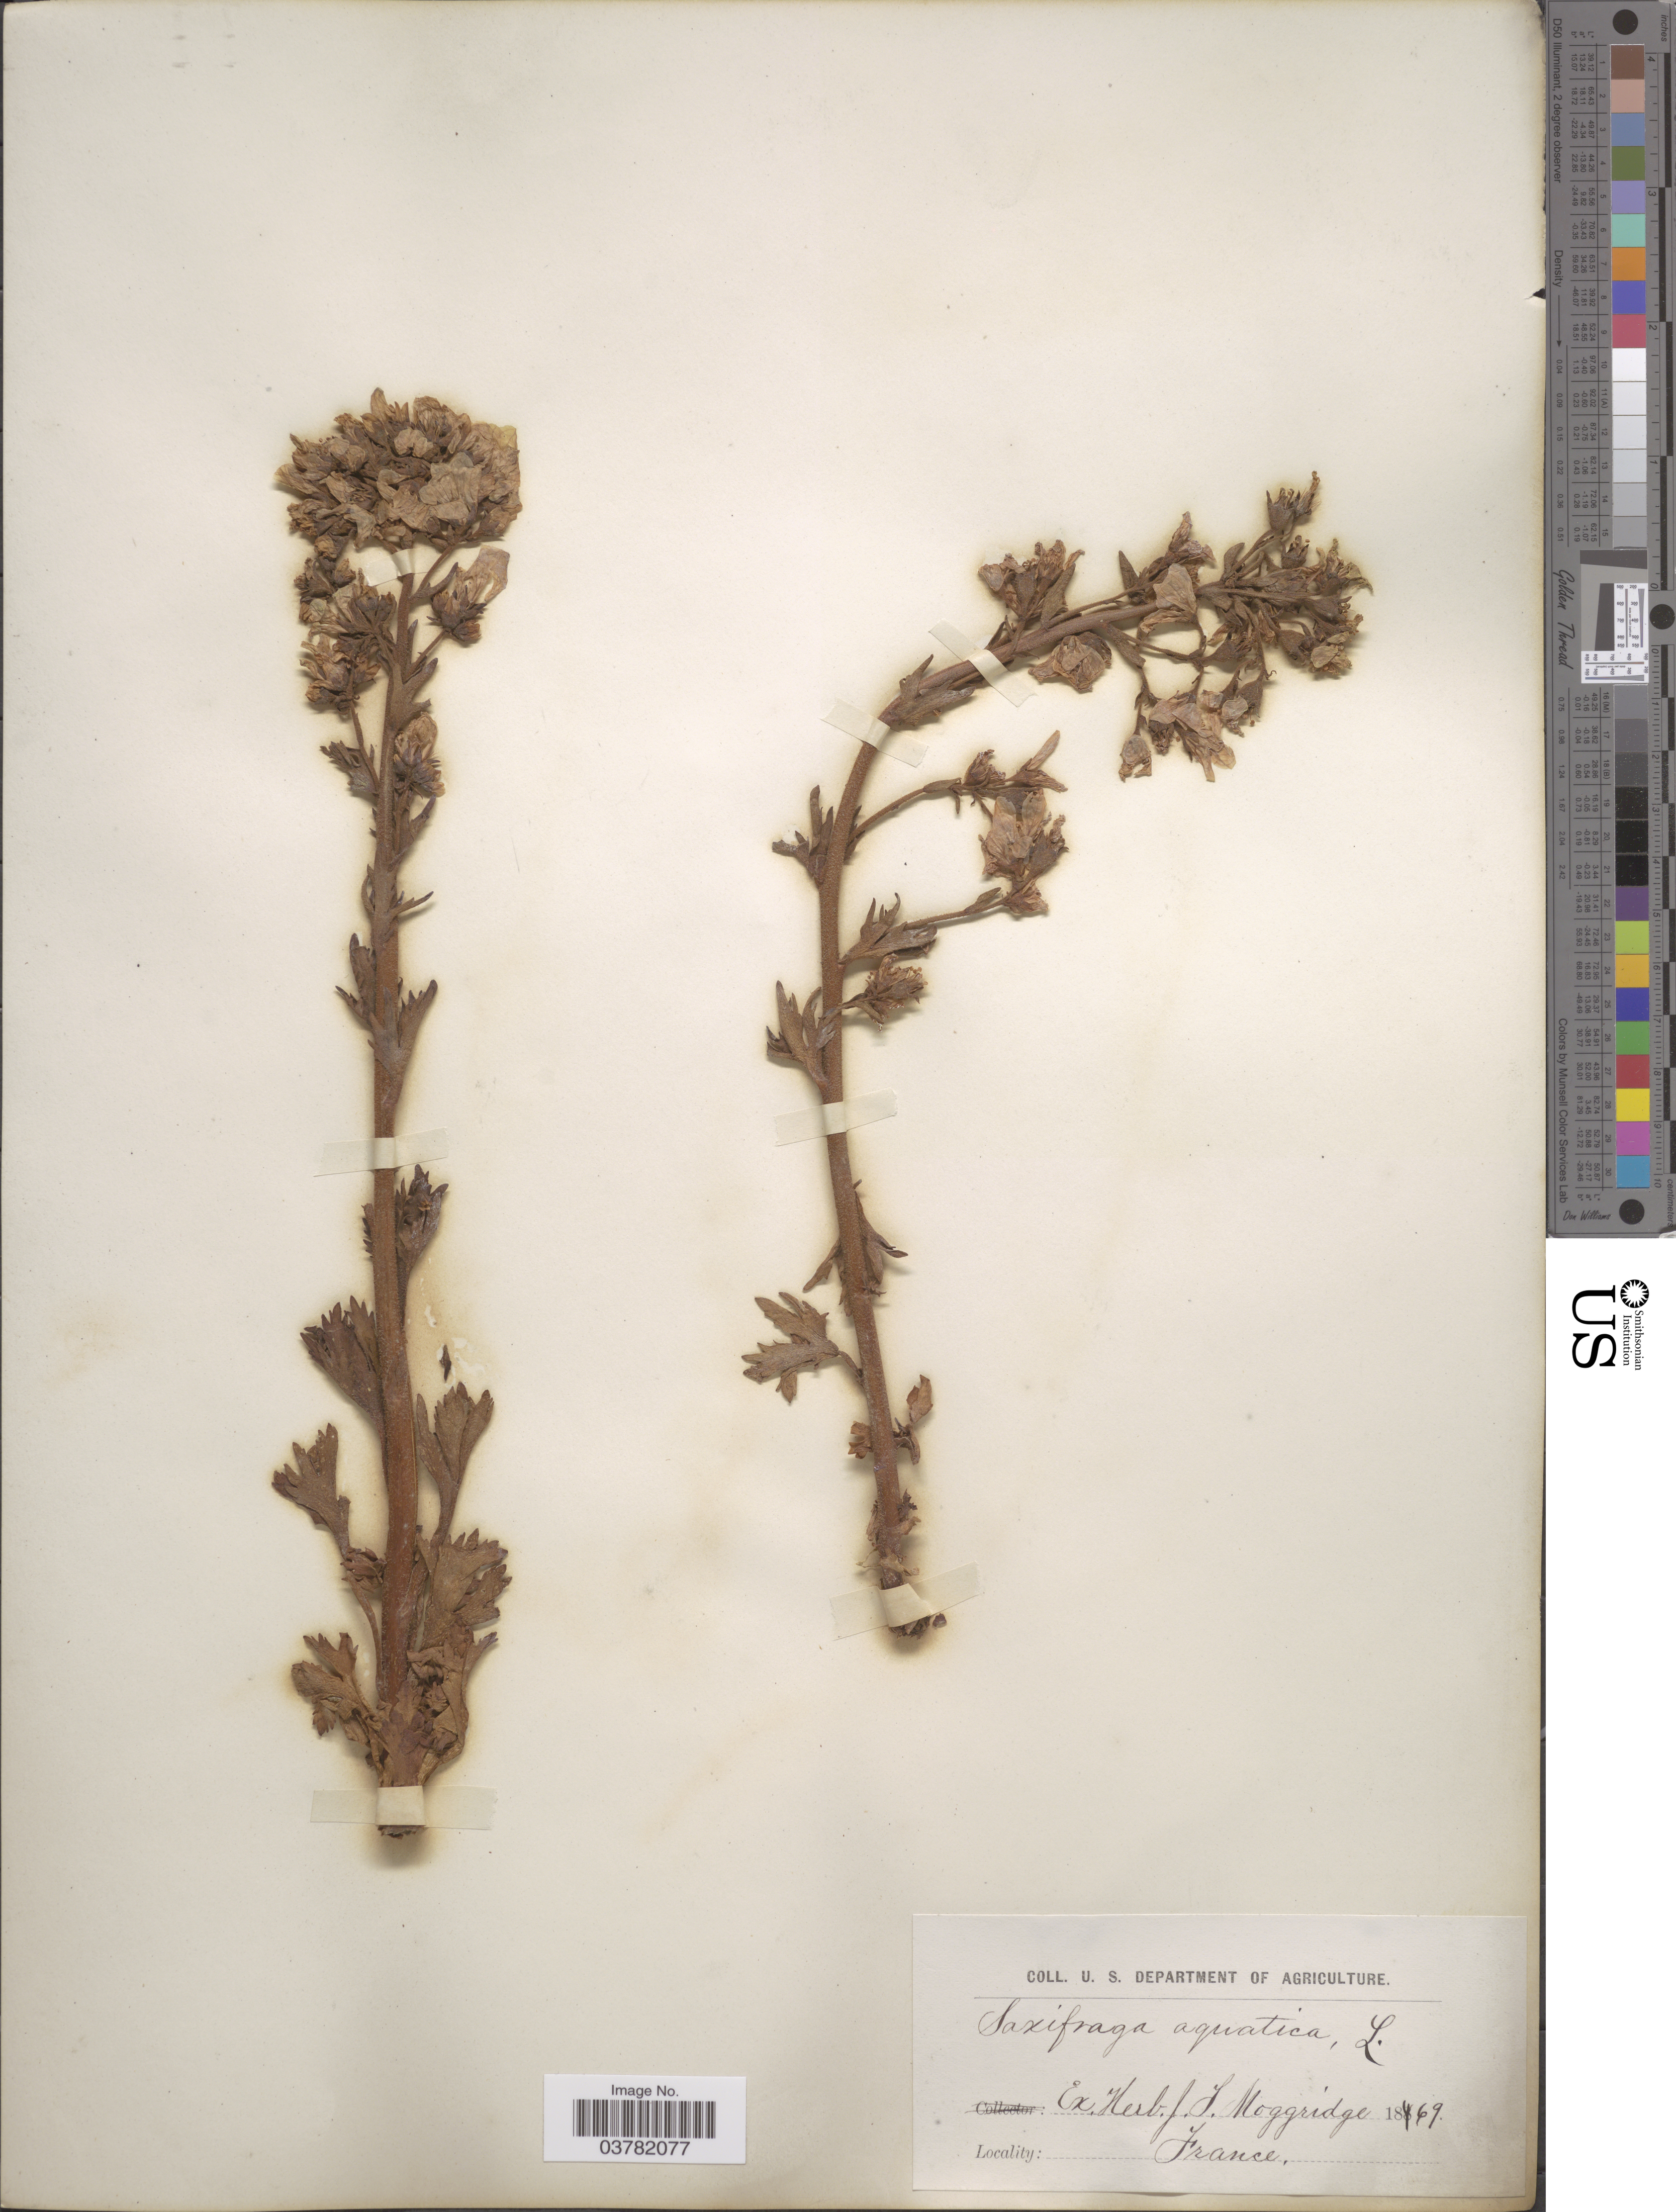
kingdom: Plantae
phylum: Tracheophyta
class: Magnoliopsida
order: Saxifragales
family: Saxifragaceae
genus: Saxifraga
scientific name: Saxifraga aquatica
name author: Lapeyr.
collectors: ex herb. J.T. Moggridge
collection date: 1869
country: France